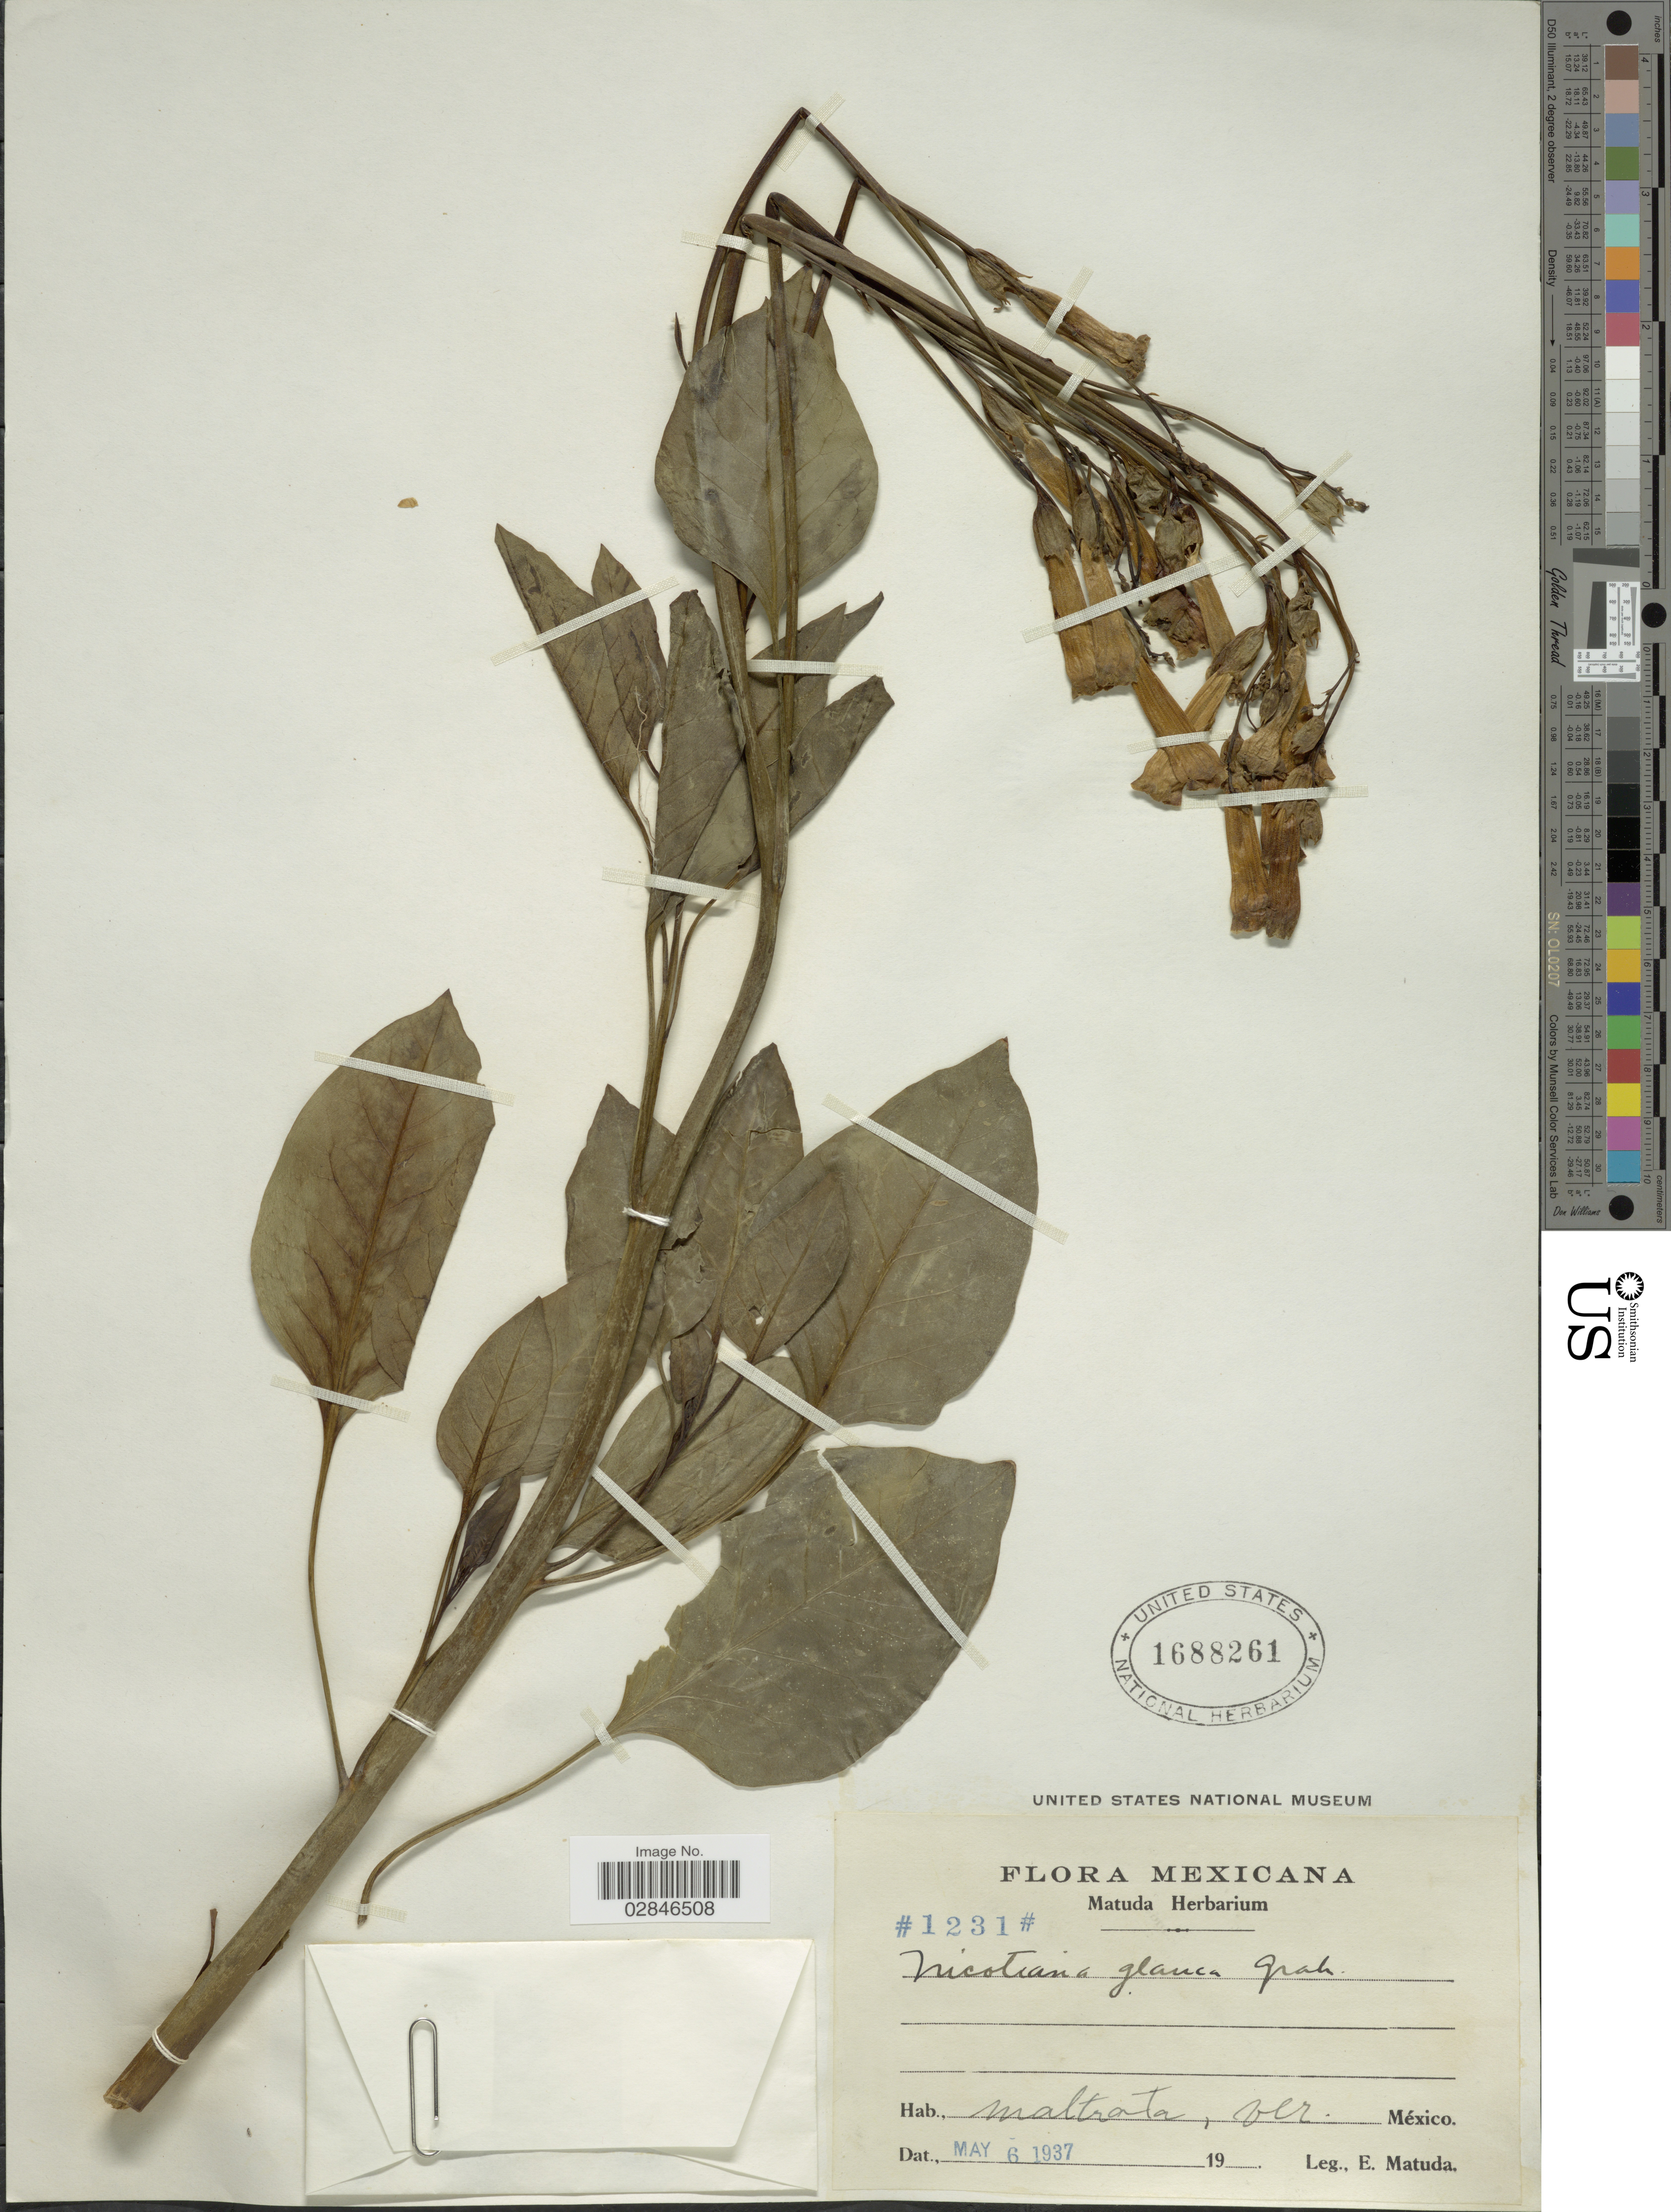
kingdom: Plantae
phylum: Tracheophyta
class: Magnoliopsida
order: Solanales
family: Solanaceae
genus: Nicotiana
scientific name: Nicotiana glauca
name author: Graham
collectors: E. Matuda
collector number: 1231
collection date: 1937-05-06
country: Mexico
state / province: Veracruz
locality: Maltrata, Ver.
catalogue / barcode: US 1688261